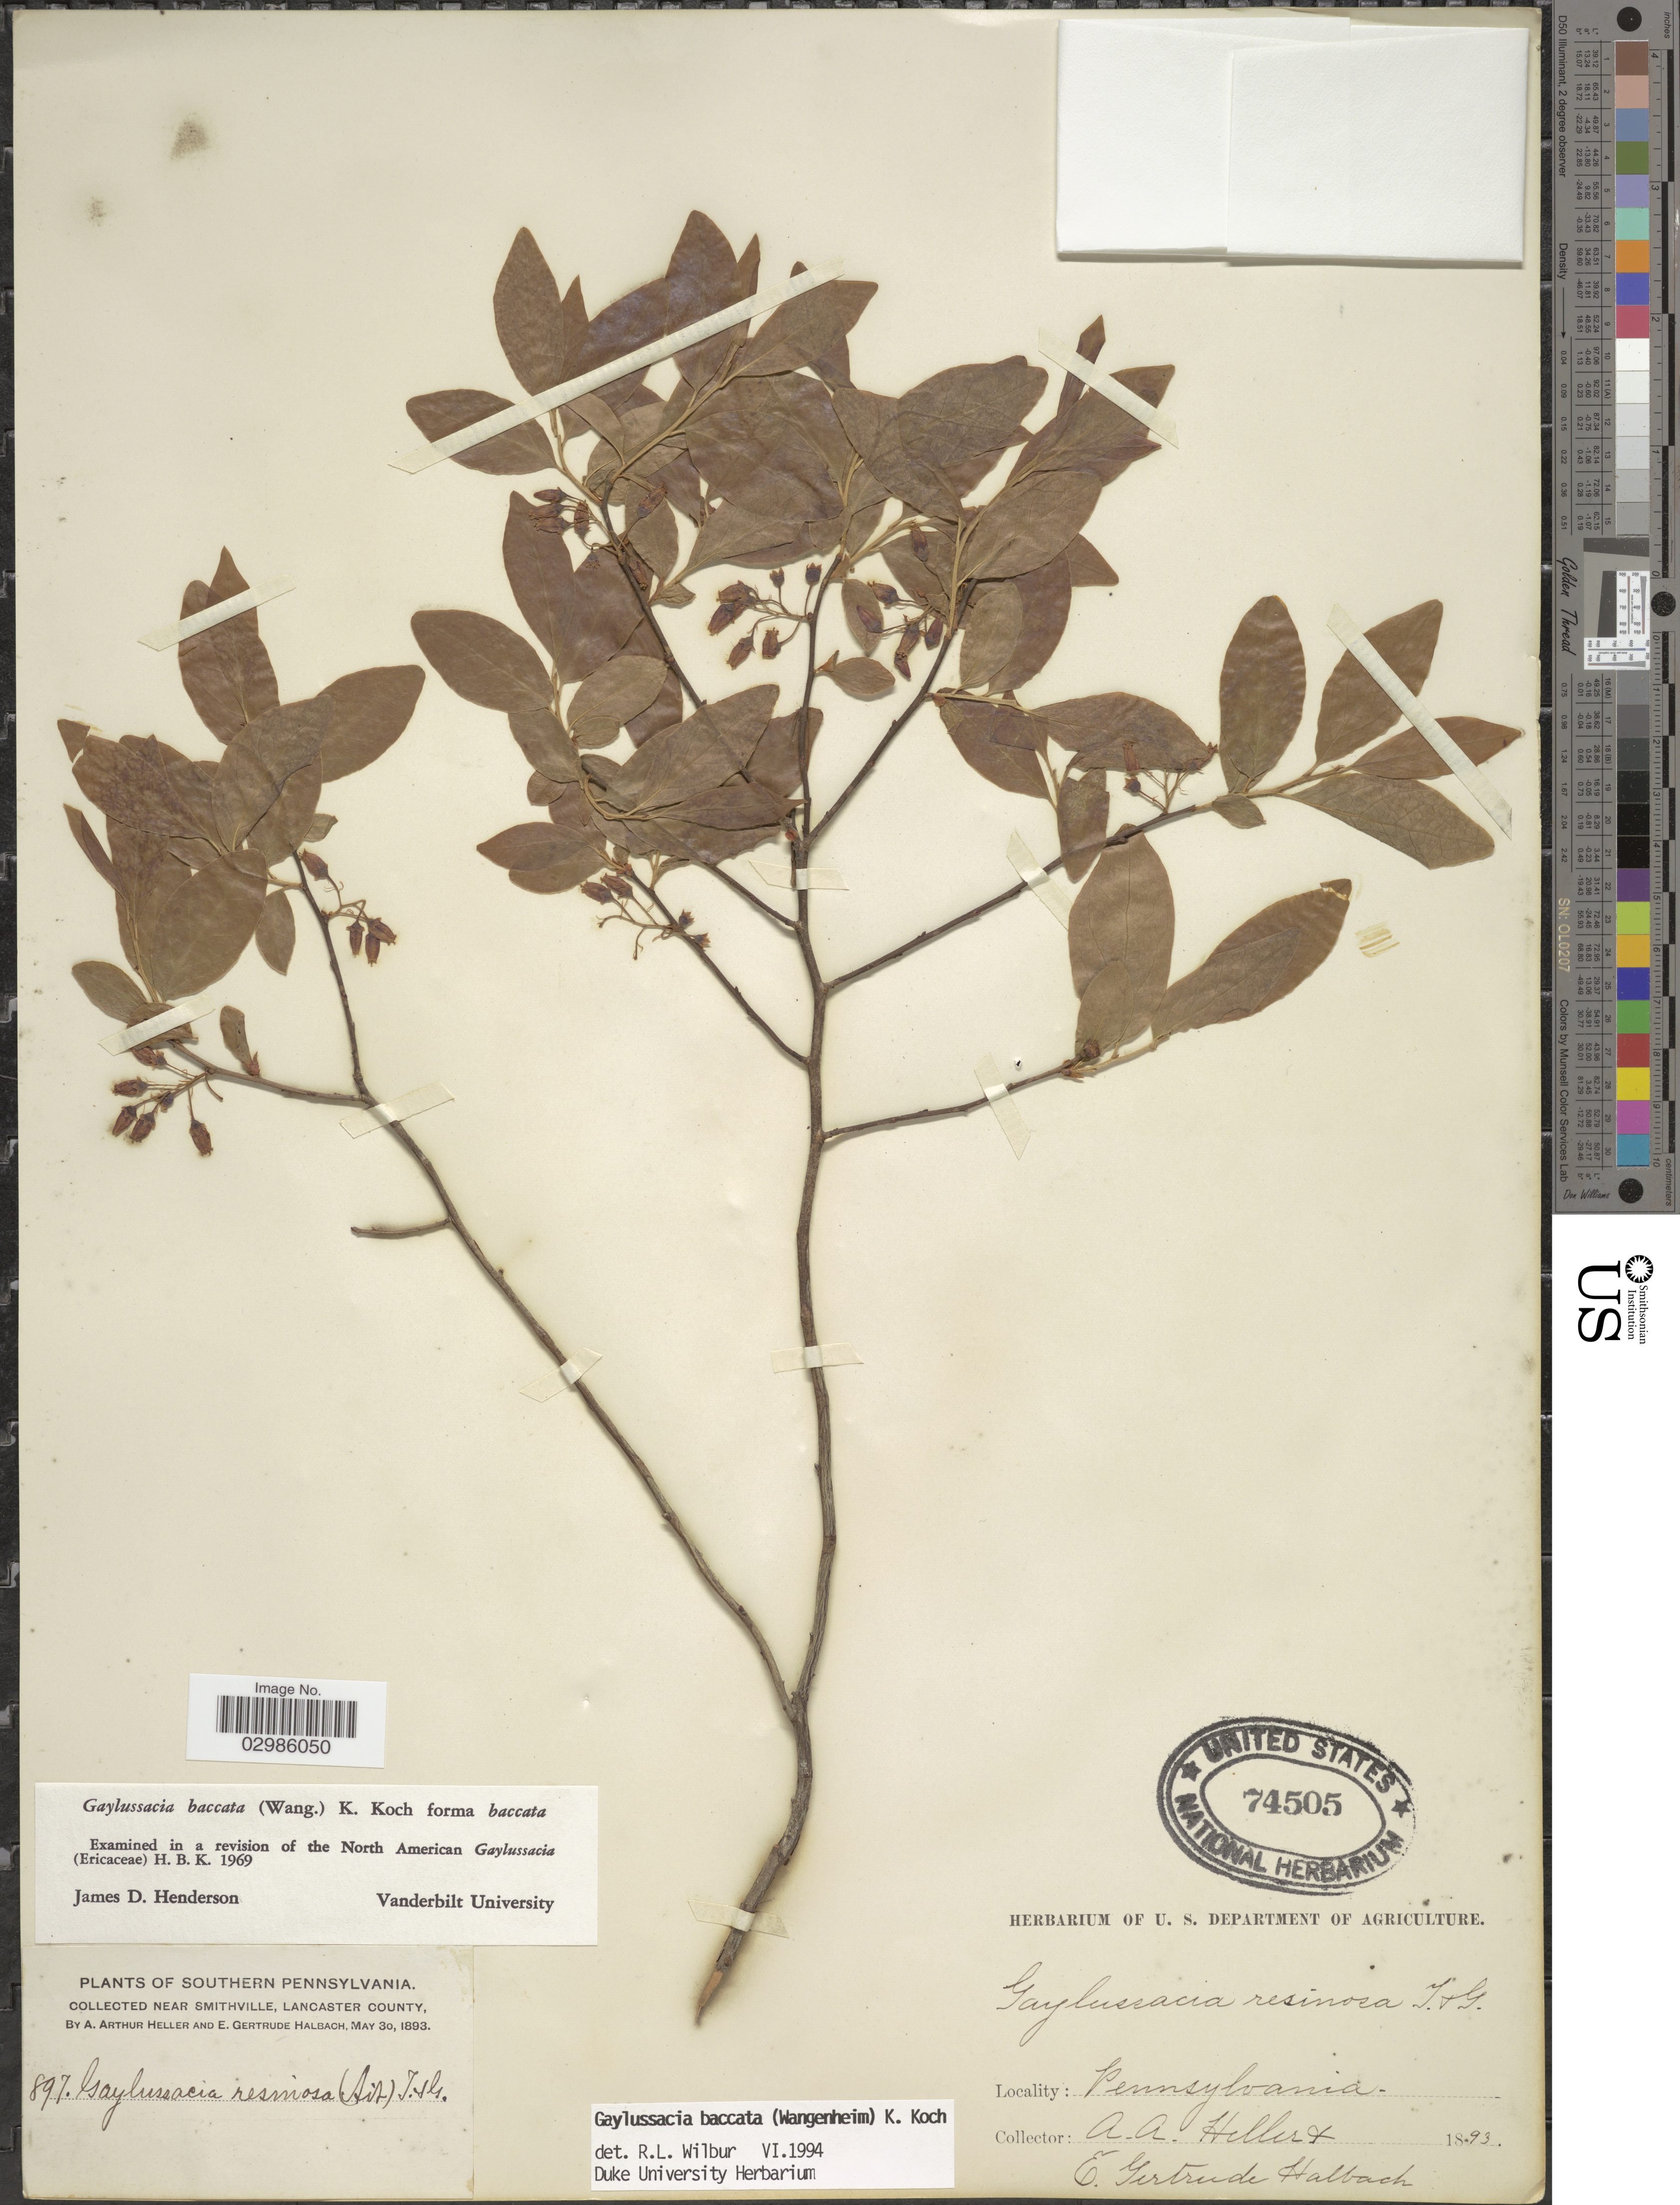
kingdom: Plantae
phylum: Tracheophyta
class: Magnoliopsida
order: Ericales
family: Ericaceae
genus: Gaylussacia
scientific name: Gaylussacia baccata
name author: (Wangenh.) K. Koch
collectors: A. A. Heller & E. G. Halbach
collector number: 897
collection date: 1893-05-30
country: United States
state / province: Pennsylvania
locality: Southern Pennsylvania. Near Smithville, Lancaster County.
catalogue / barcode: US 74505